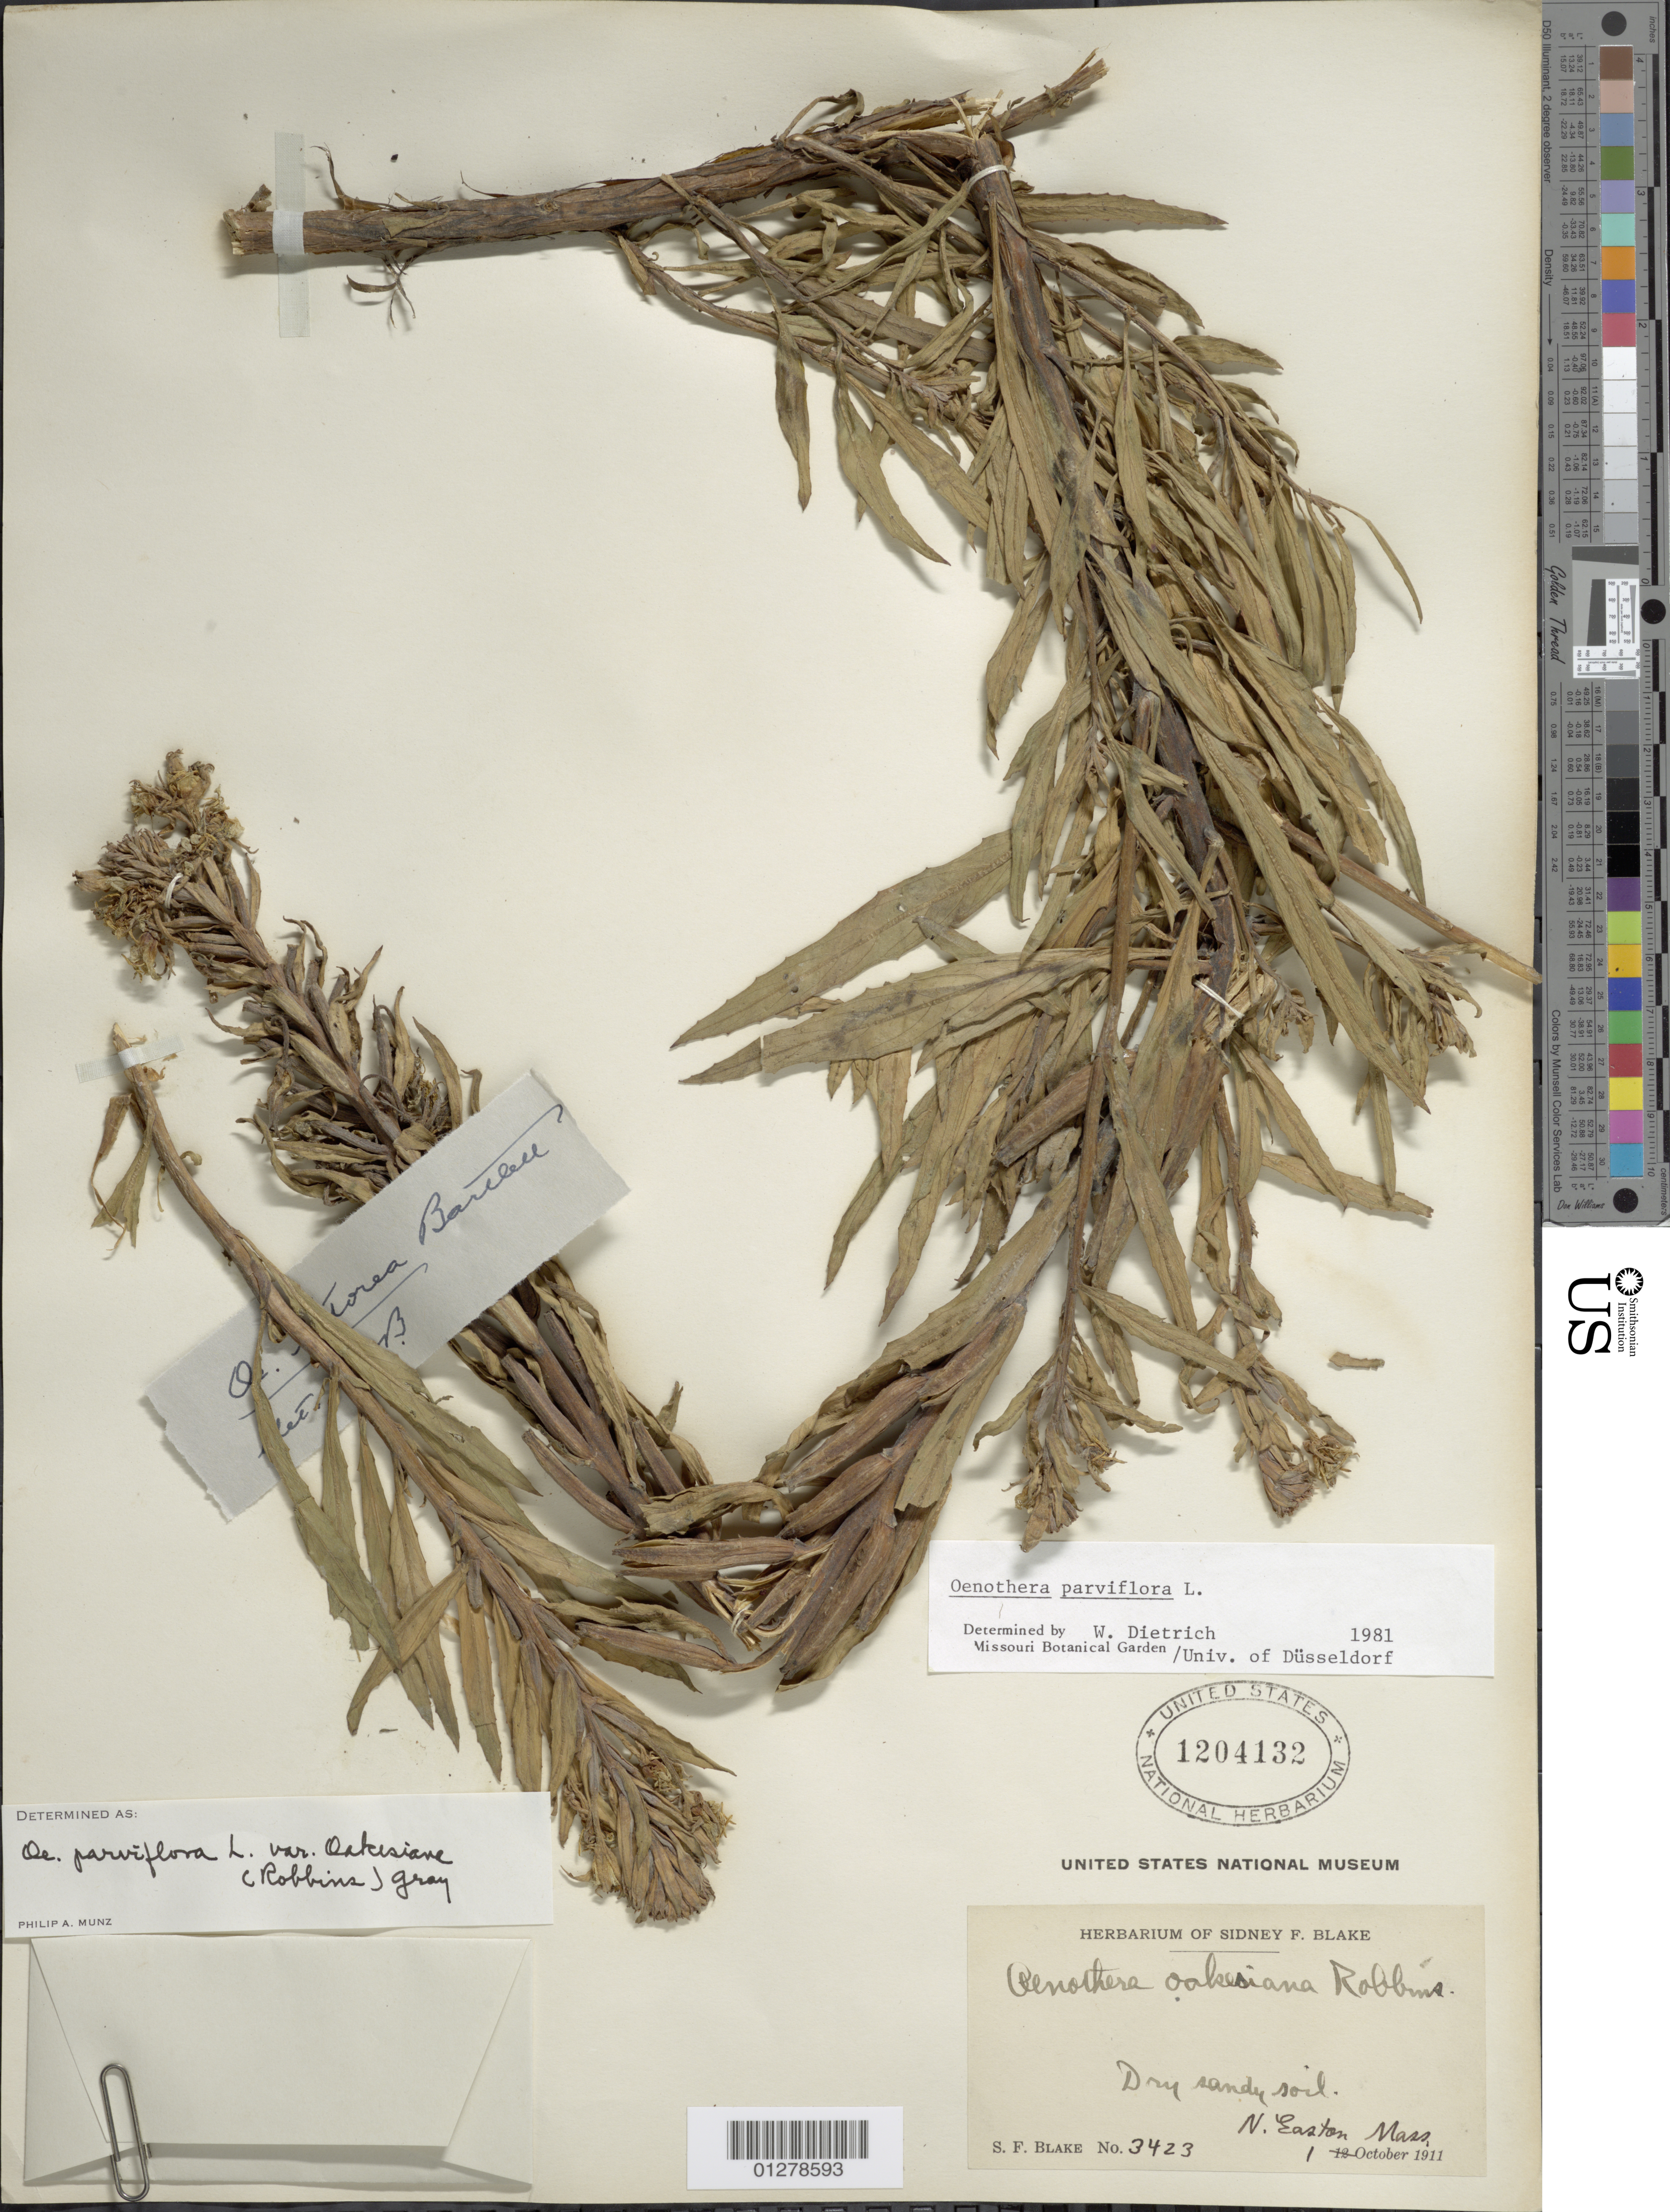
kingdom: Plantae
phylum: Tracheophyta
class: Magnoliopsida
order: Myrtales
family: Onagraceae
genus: Oenothera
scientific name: Oenothera parviflora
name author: L.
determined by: Munz, Philip A.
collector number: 3426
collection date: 1911-10-01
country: United States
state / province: Massachusetts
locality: N. Easton.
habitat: Dry sandy soil.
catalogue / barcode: US 1204132